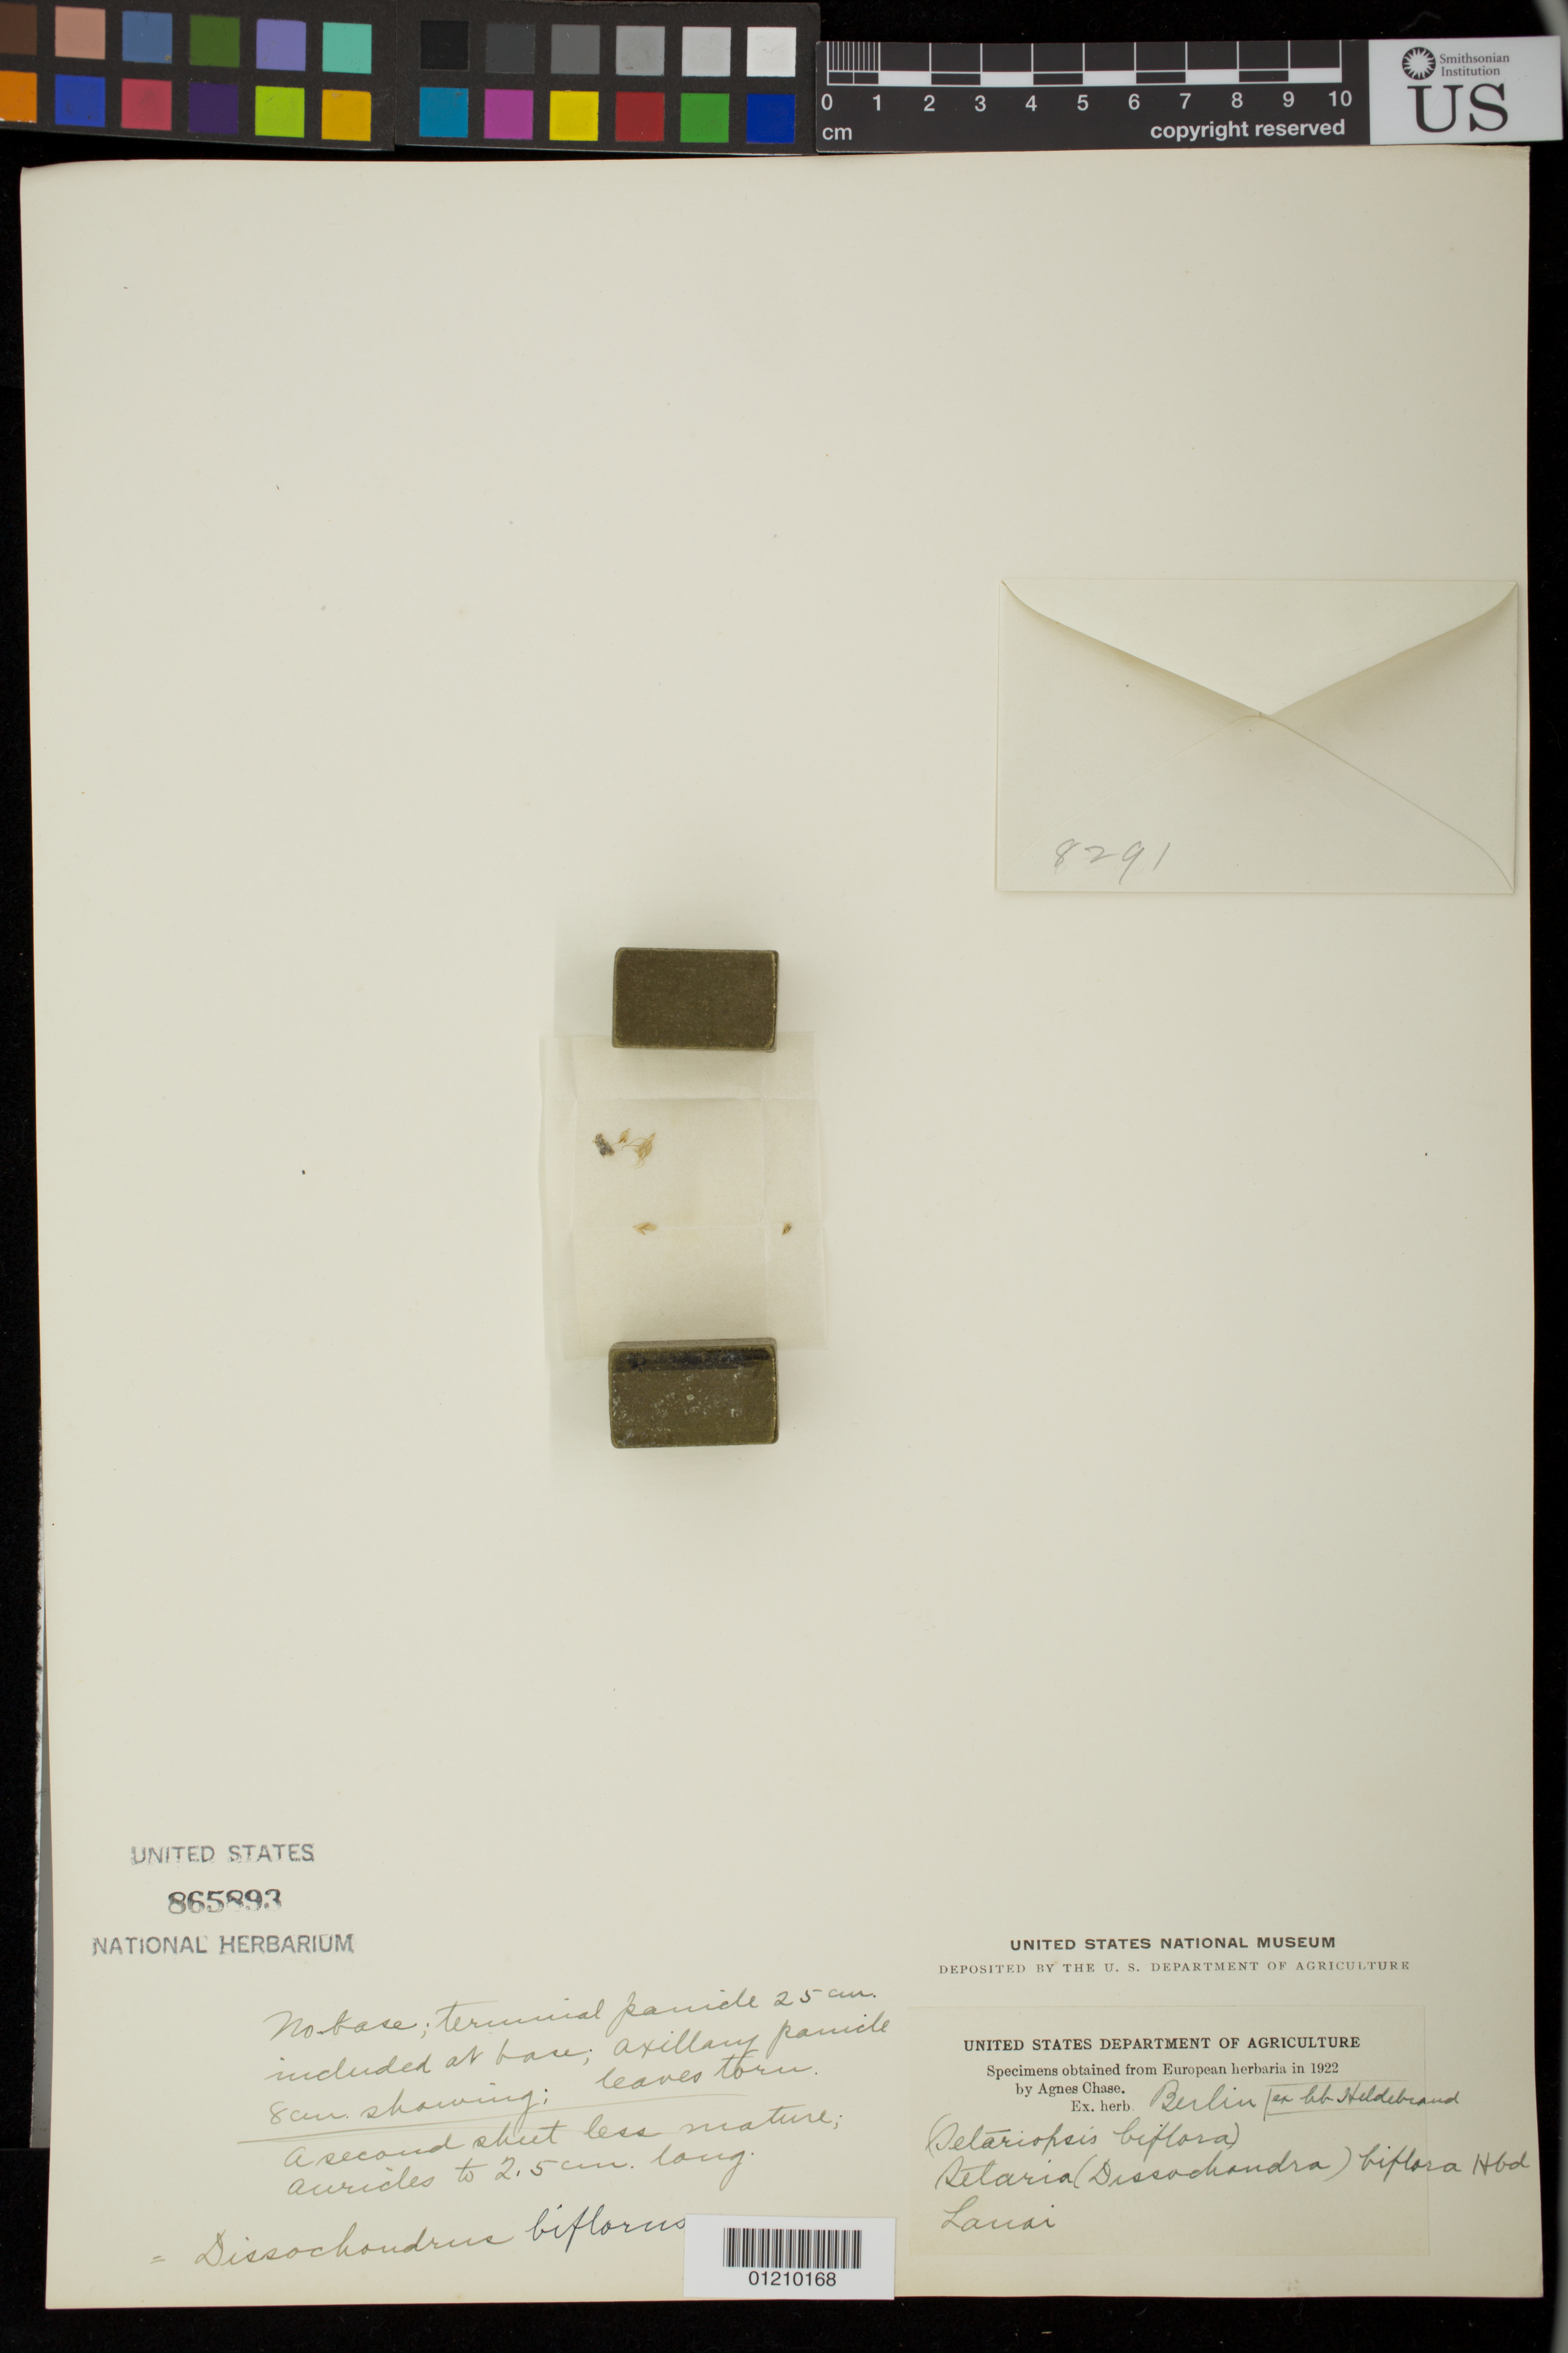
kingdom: Plantae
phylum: Tracheophyta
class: Liliopsida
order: Poales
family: Poaceae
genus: Setaria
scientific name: Setaria biflora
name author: Hillebr.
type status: Type Collection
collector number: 8291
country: United States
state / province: Hawaii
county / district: Maui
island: Lana'i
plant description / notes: Fragmentary material of type specimen ex herb. Berlin.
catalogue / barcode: US 865893